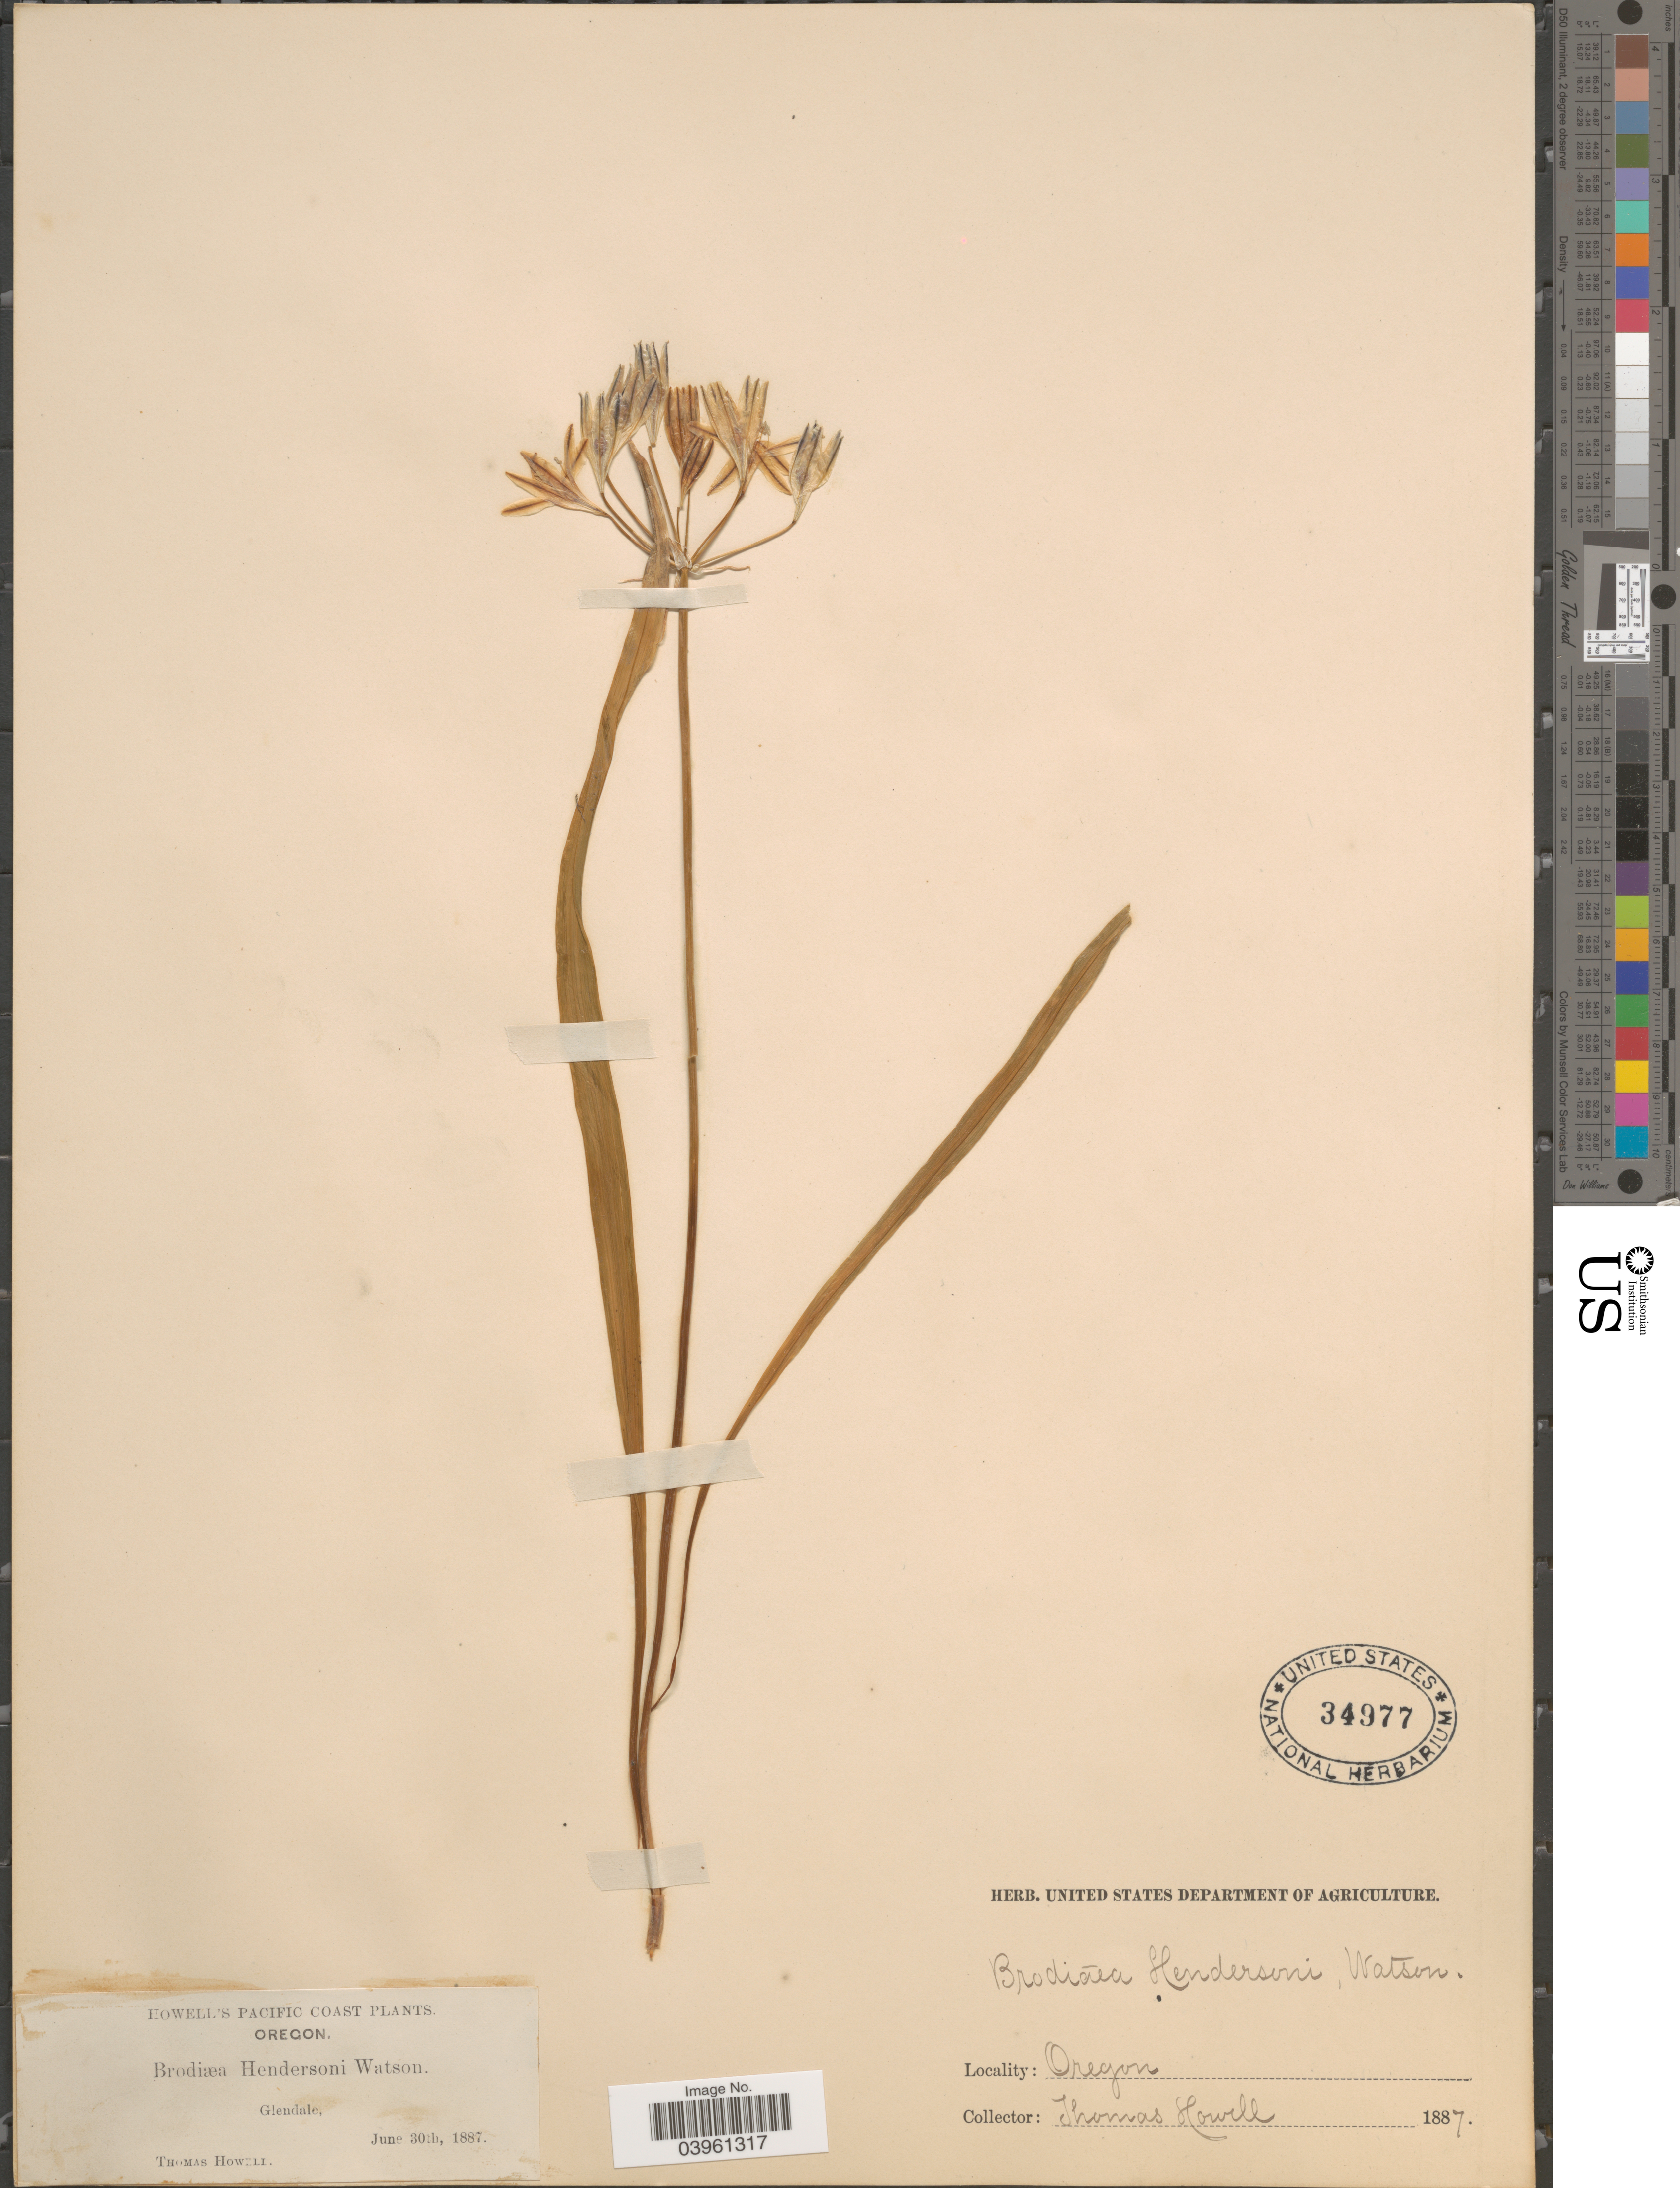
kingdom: Plantae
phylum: Tracheophyta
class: Liliopsida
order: Asparagales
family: Asparagaceae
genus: Triteleia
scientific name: Triteleia hendersonii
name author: Greene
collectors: T. Howell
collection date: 1887-06-30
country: United States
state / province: Oregon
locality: Pacific Coast. Glendale.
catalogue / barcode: US 34977